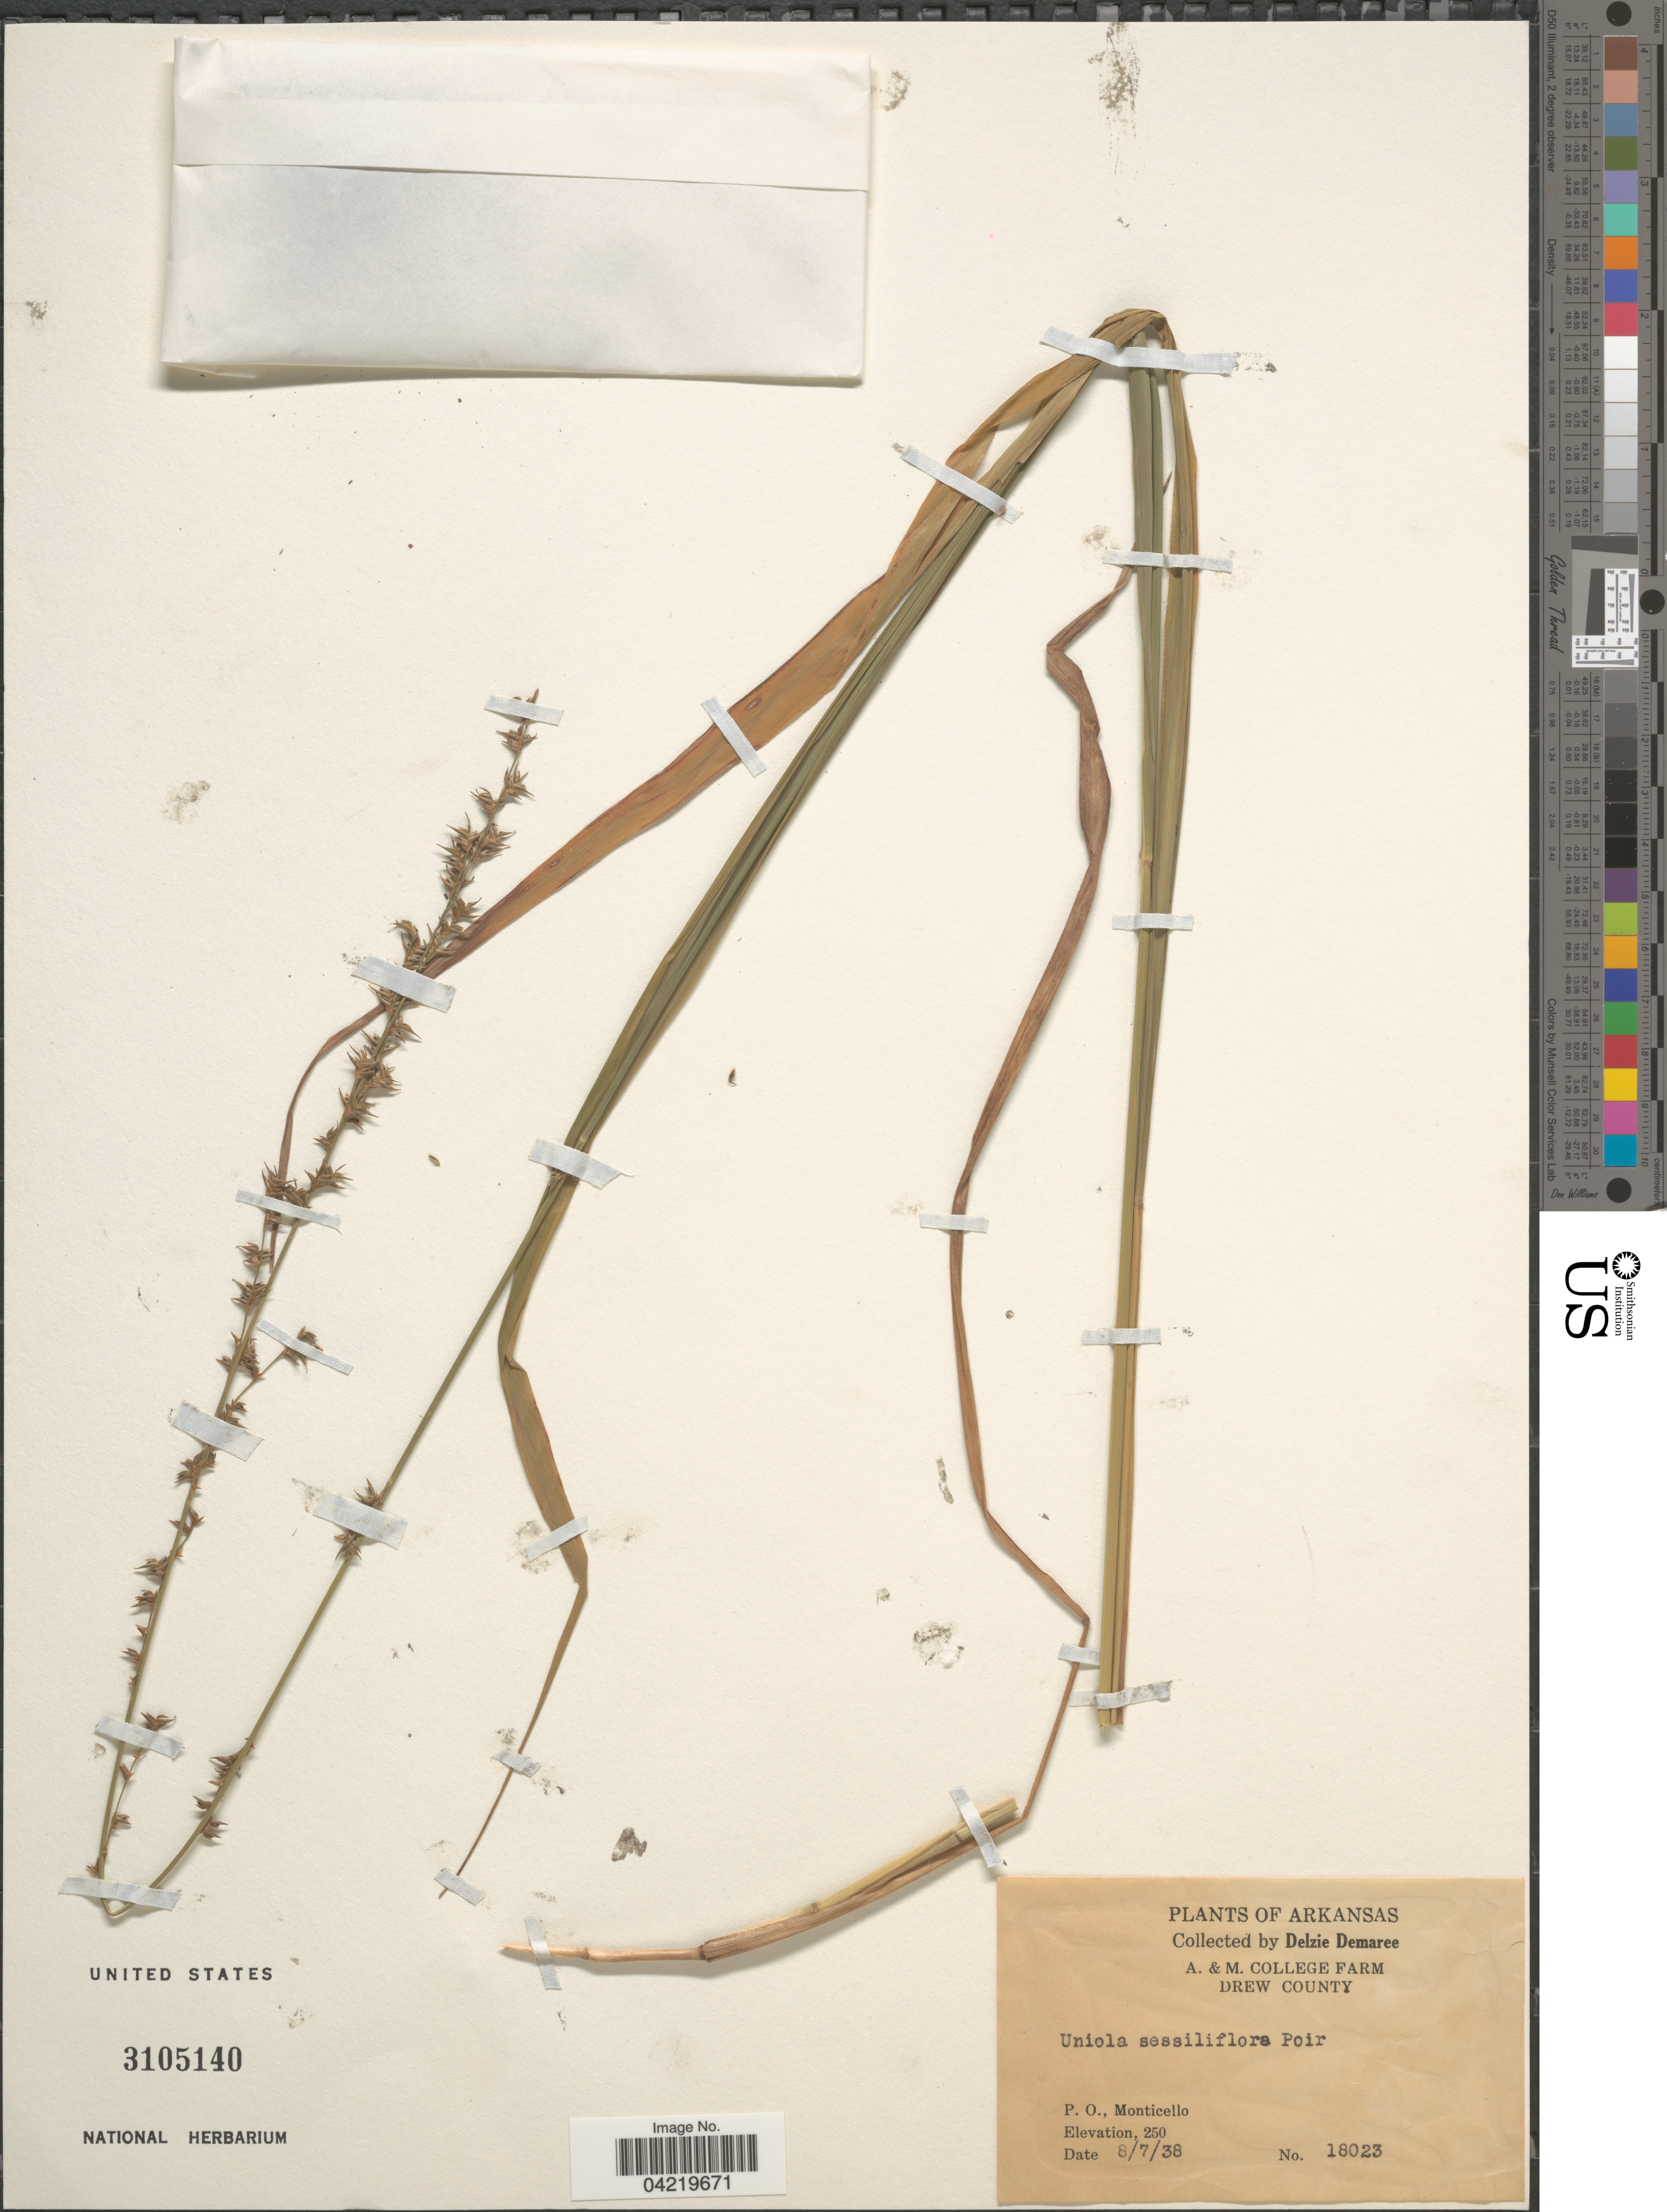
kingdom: Plantae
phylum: Tracheophyta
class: Liliopsida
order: Poales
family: Poaceae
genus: Chasmanthium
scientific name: Chasmanthium laxum subsp. sessiliflorum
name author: (L.) H.O. Yates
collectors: D. Demaree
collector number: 18023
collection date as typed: Transcribed d/m/y: 7/8/38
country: United States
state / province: Arkansas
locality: Drew County. P.O., Monticello.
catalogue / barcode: US 3105140